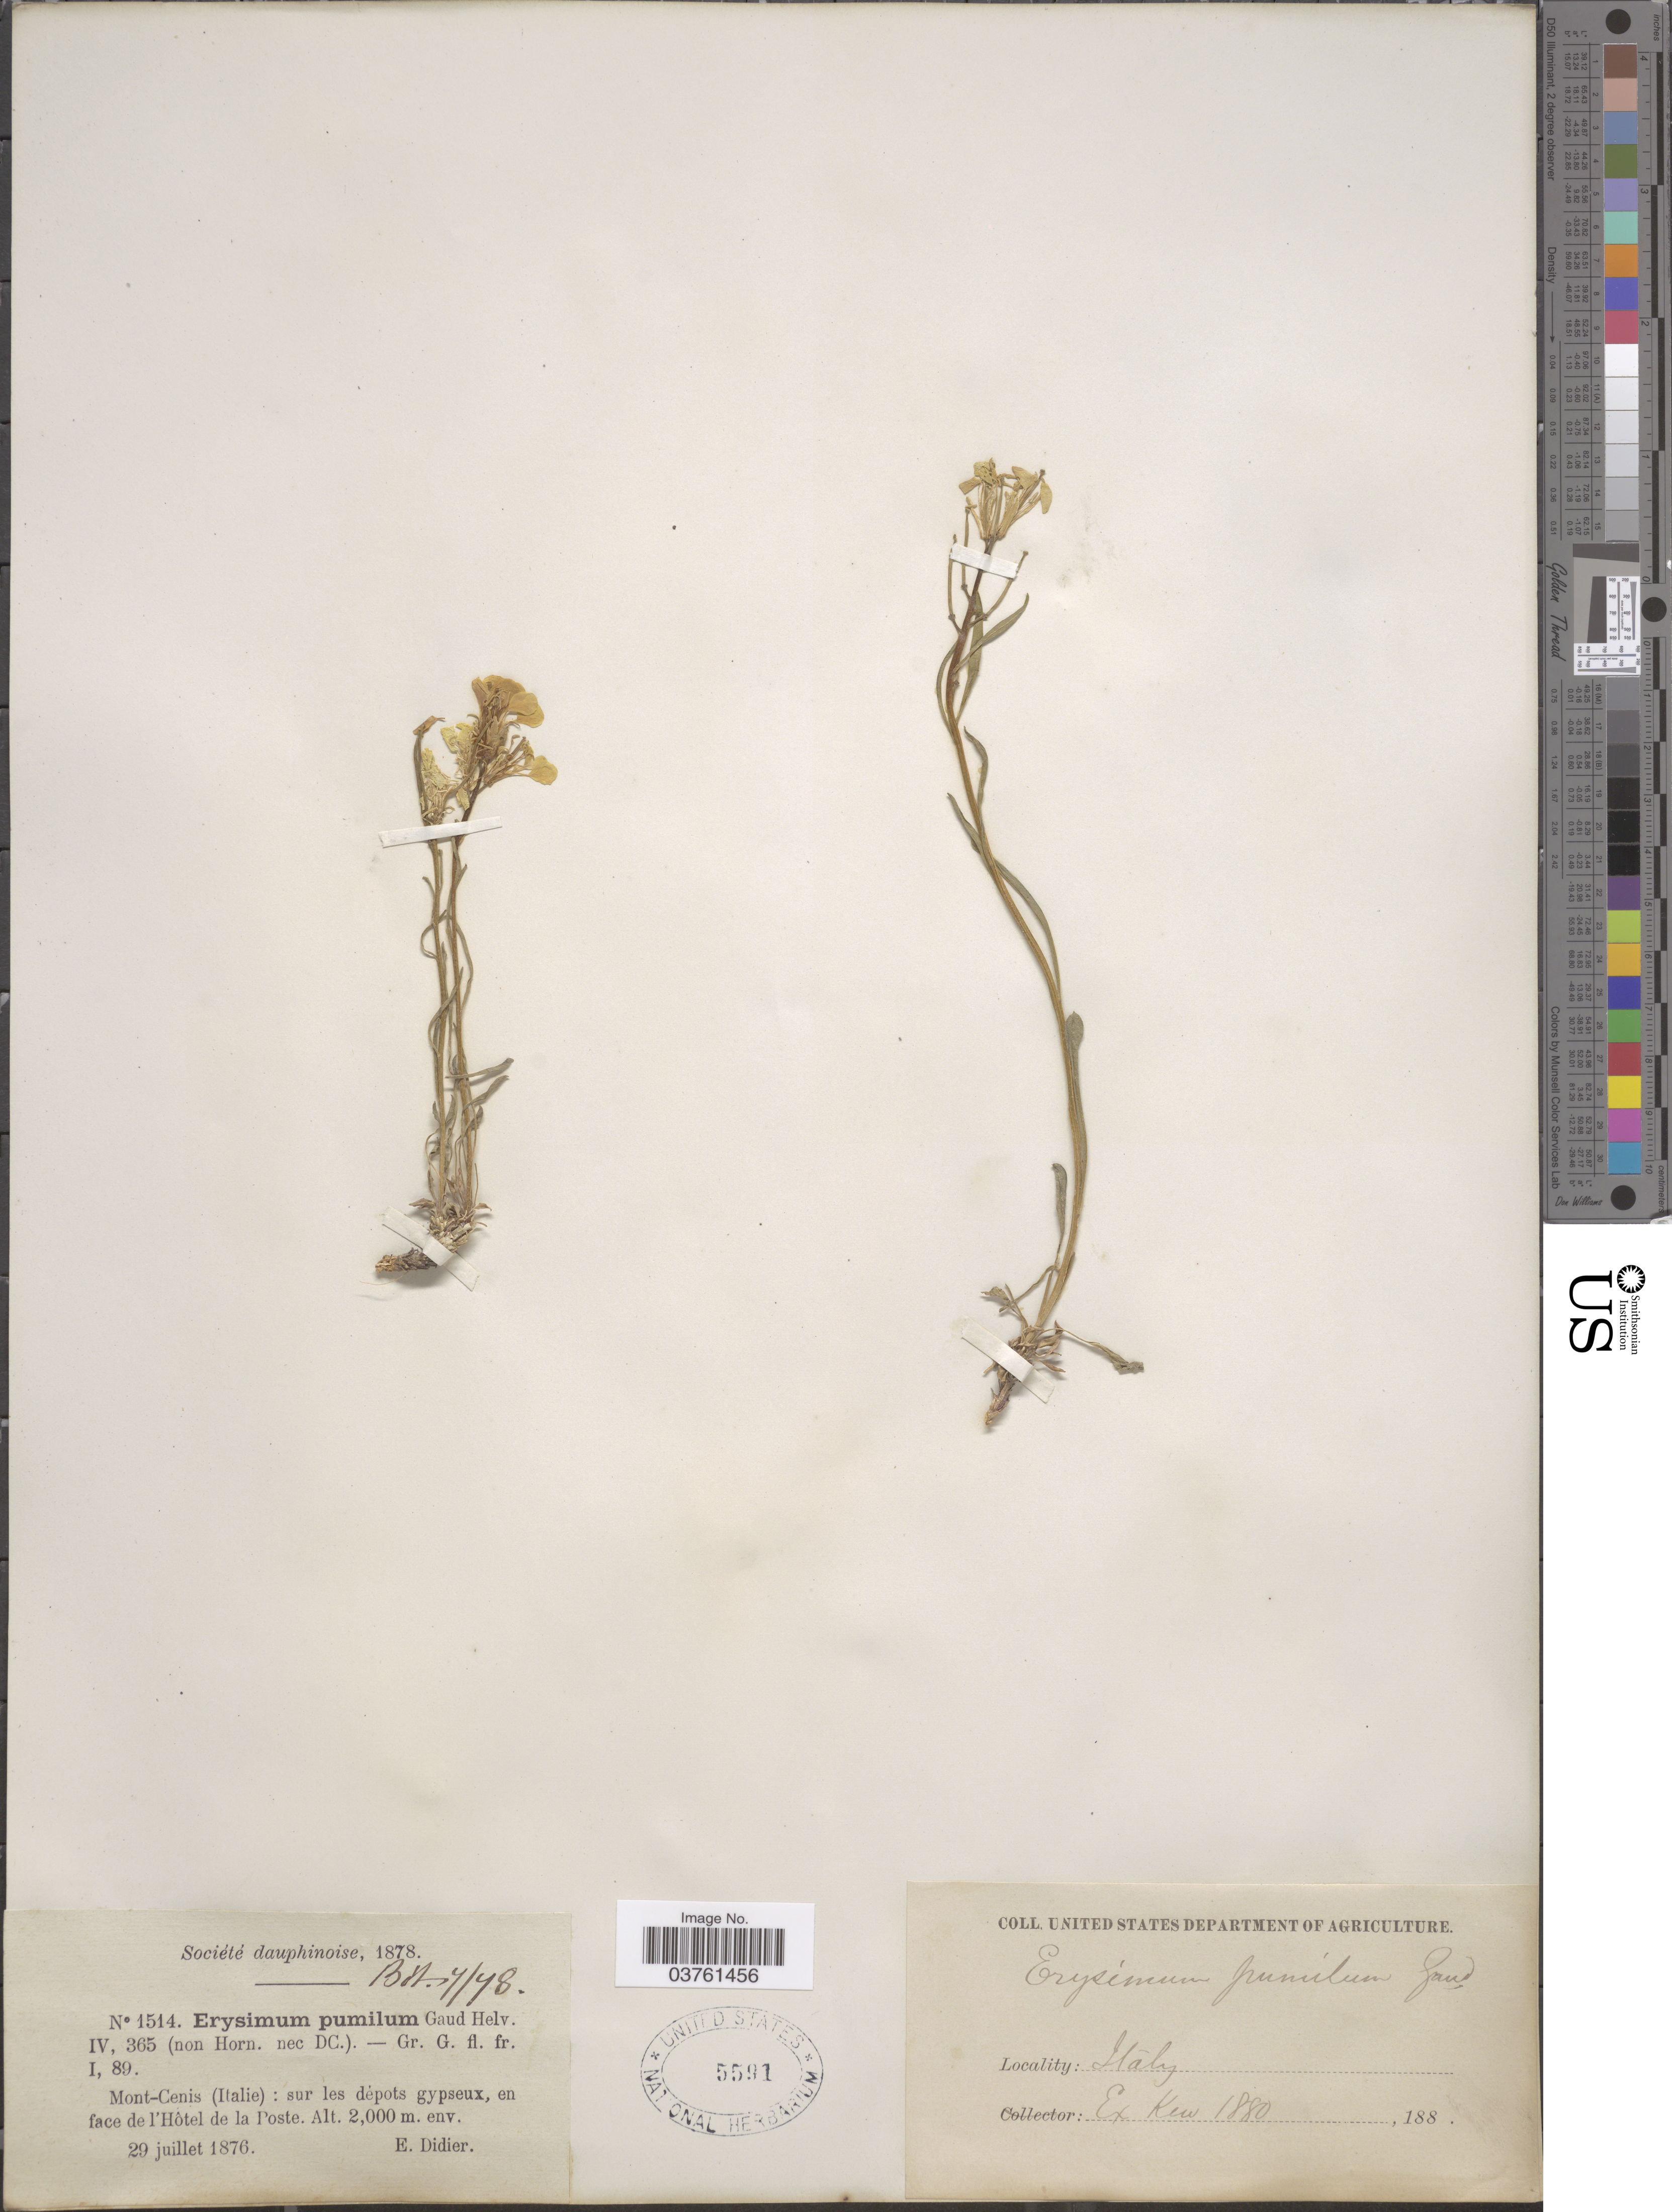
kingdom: Plantae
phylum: Tracheophyta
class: Magnoliopsida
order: Brassicales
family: Brassicaceae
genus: Erysimum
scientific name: Erysimum pumilum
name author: Schur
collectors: E. Didier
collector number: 1514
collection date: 1876-07-29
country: Italy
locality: Mont-Cenis (Italie): sur les depots gypseux, en face de l'Hôtel de la Poste.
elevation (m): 2000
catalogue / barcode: US 5591